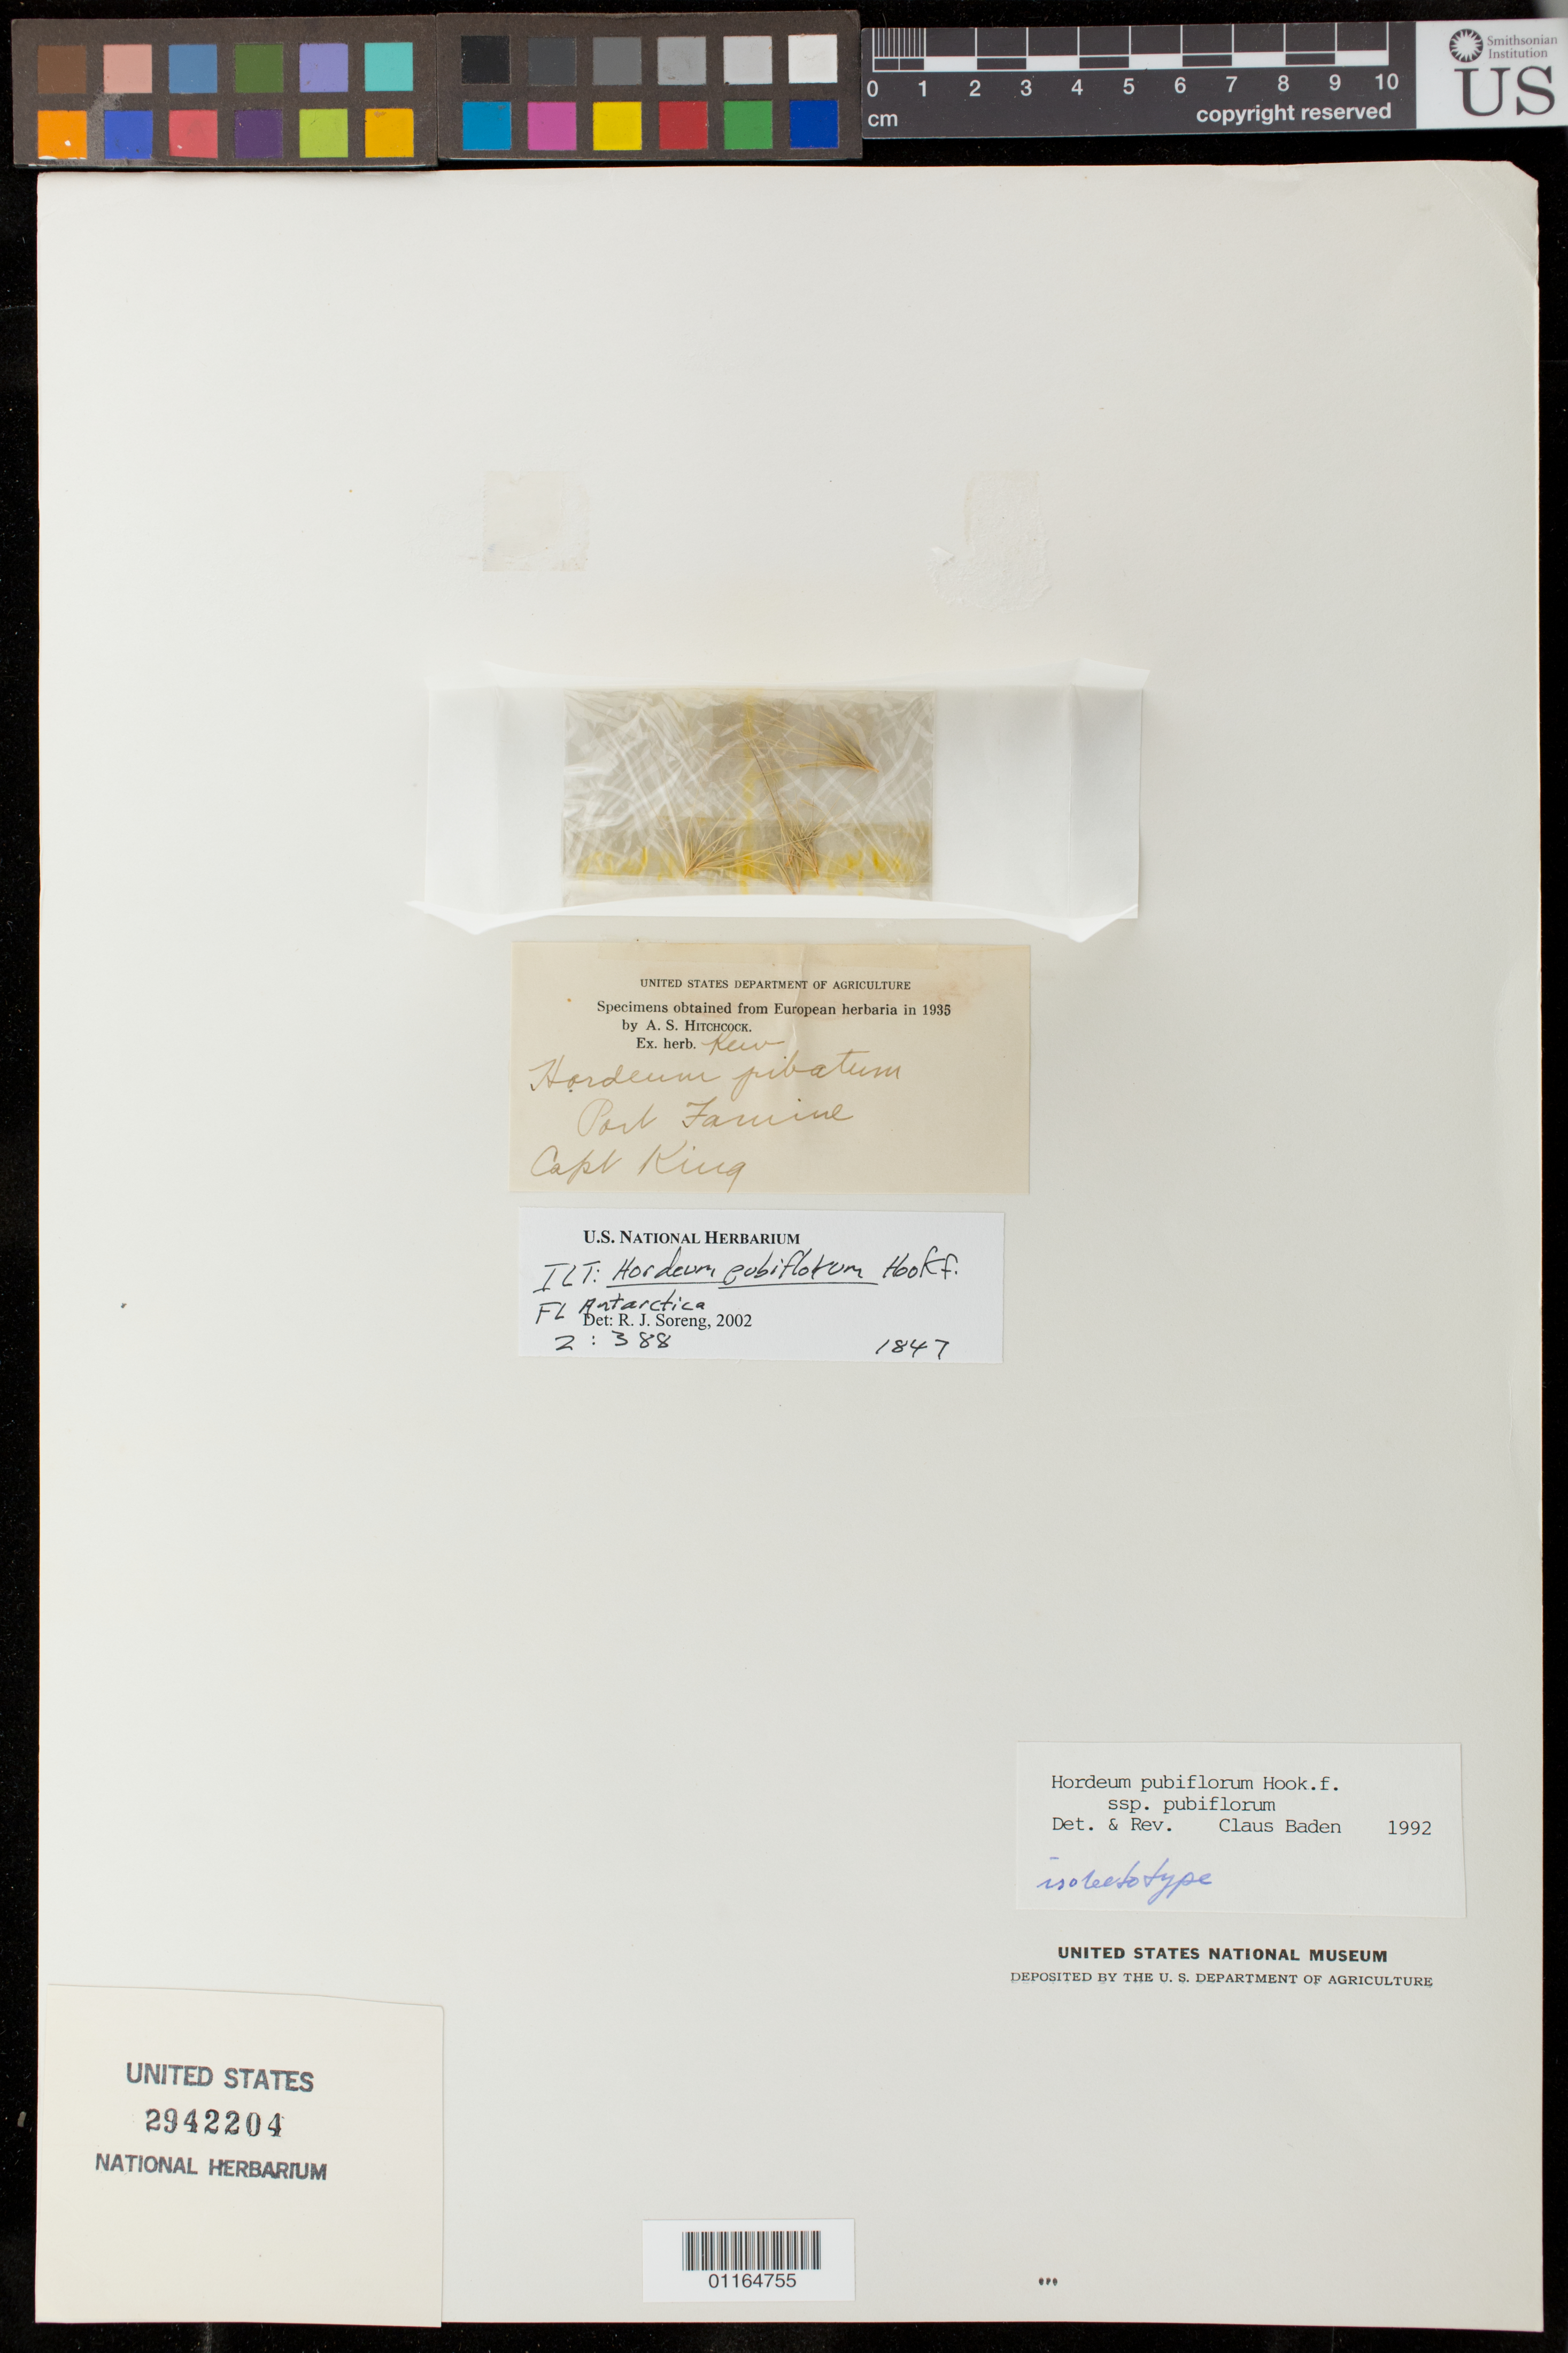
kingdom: Plantae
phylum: Tracheophyta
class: Liliopsida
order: Poales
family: Poaceae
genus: Hordeum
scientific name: Hordeum pubiflorum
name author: Hook. f.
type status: Type Collection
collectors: P. P. King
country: Chile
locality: Patagonia, Port Famine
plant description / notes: Fragmentary material of type specimen ex herb. Kew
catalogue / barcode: US 2942204